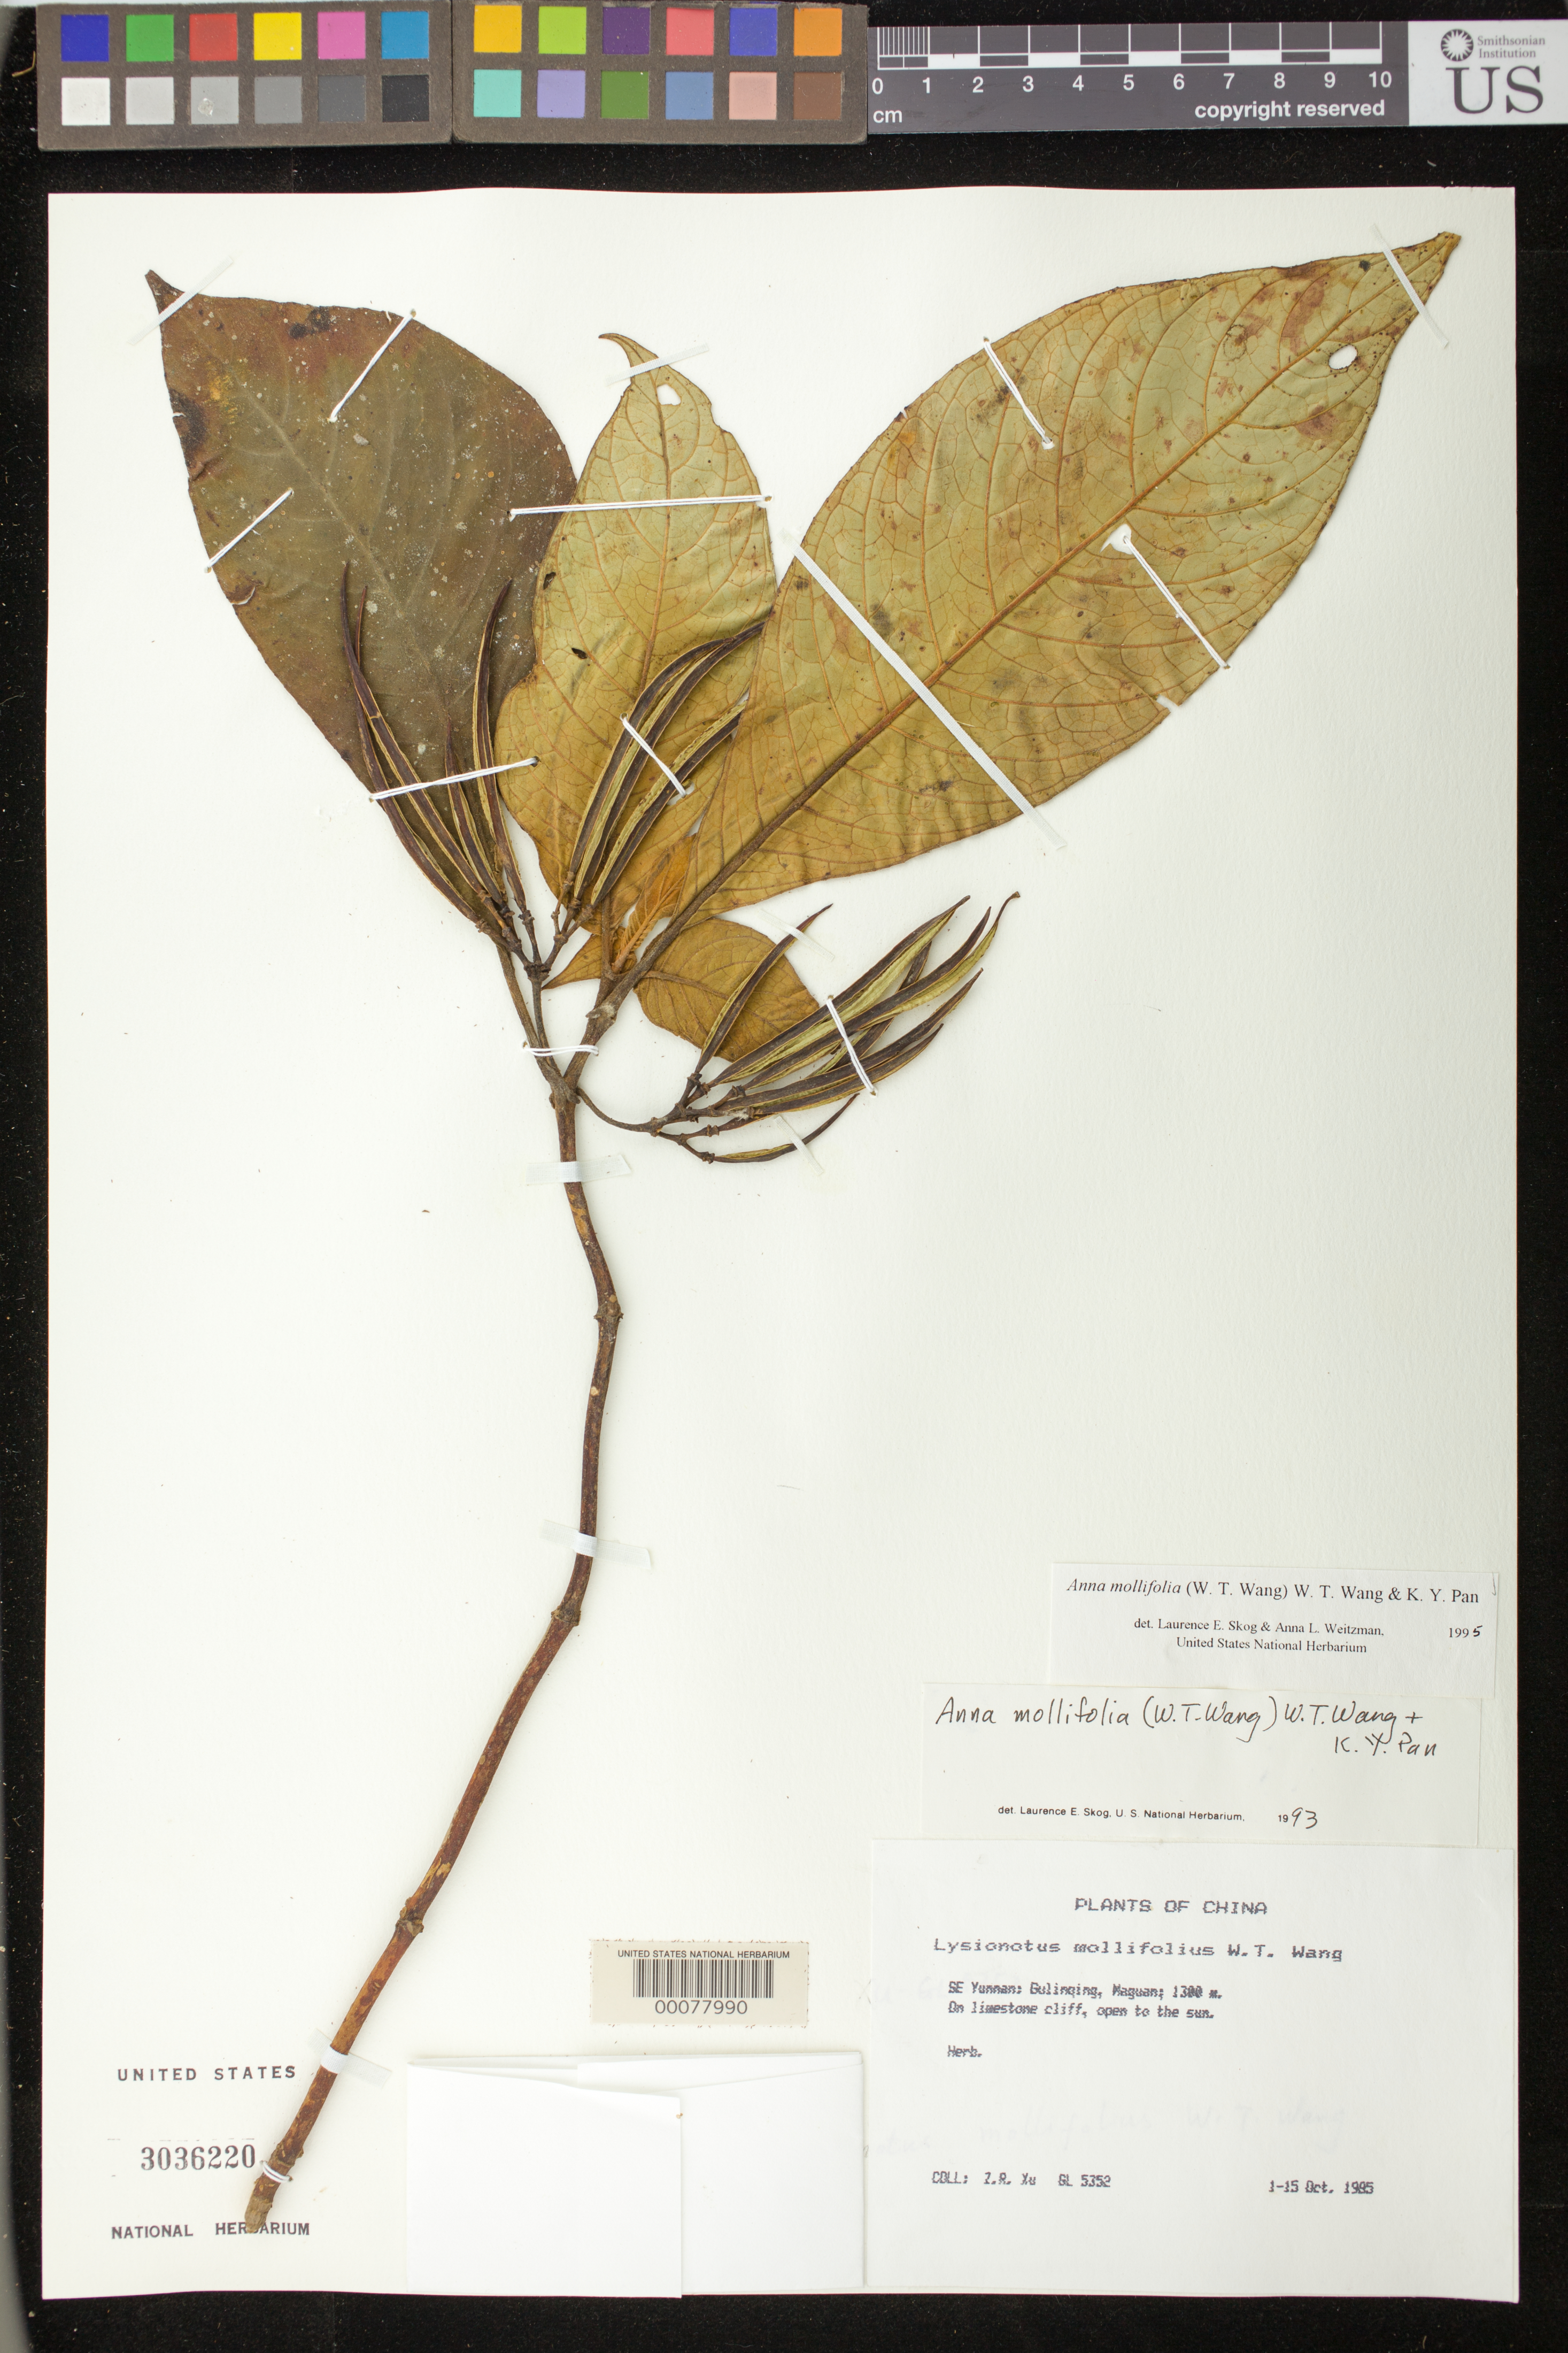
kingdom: Plantae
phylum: Tracheophyta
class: Magnoliopsida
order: Lamiales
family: Gesneriaceae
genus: Anna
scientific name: Anna mollifolia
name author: (W.T. Wang) W.T. Wang & K.Y. Pan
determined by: Skog, L. E.; Weitzman, A. L.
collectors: Z. Xu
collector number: GL 5352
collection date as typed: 01-15 Oct 1985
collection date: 1985-10-01/1985-10-15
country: China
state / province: Yunnan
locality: SE Yunnan: Gulinging, Maguan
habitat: On limestone cliff, open to the sun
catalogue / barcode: US 3036220